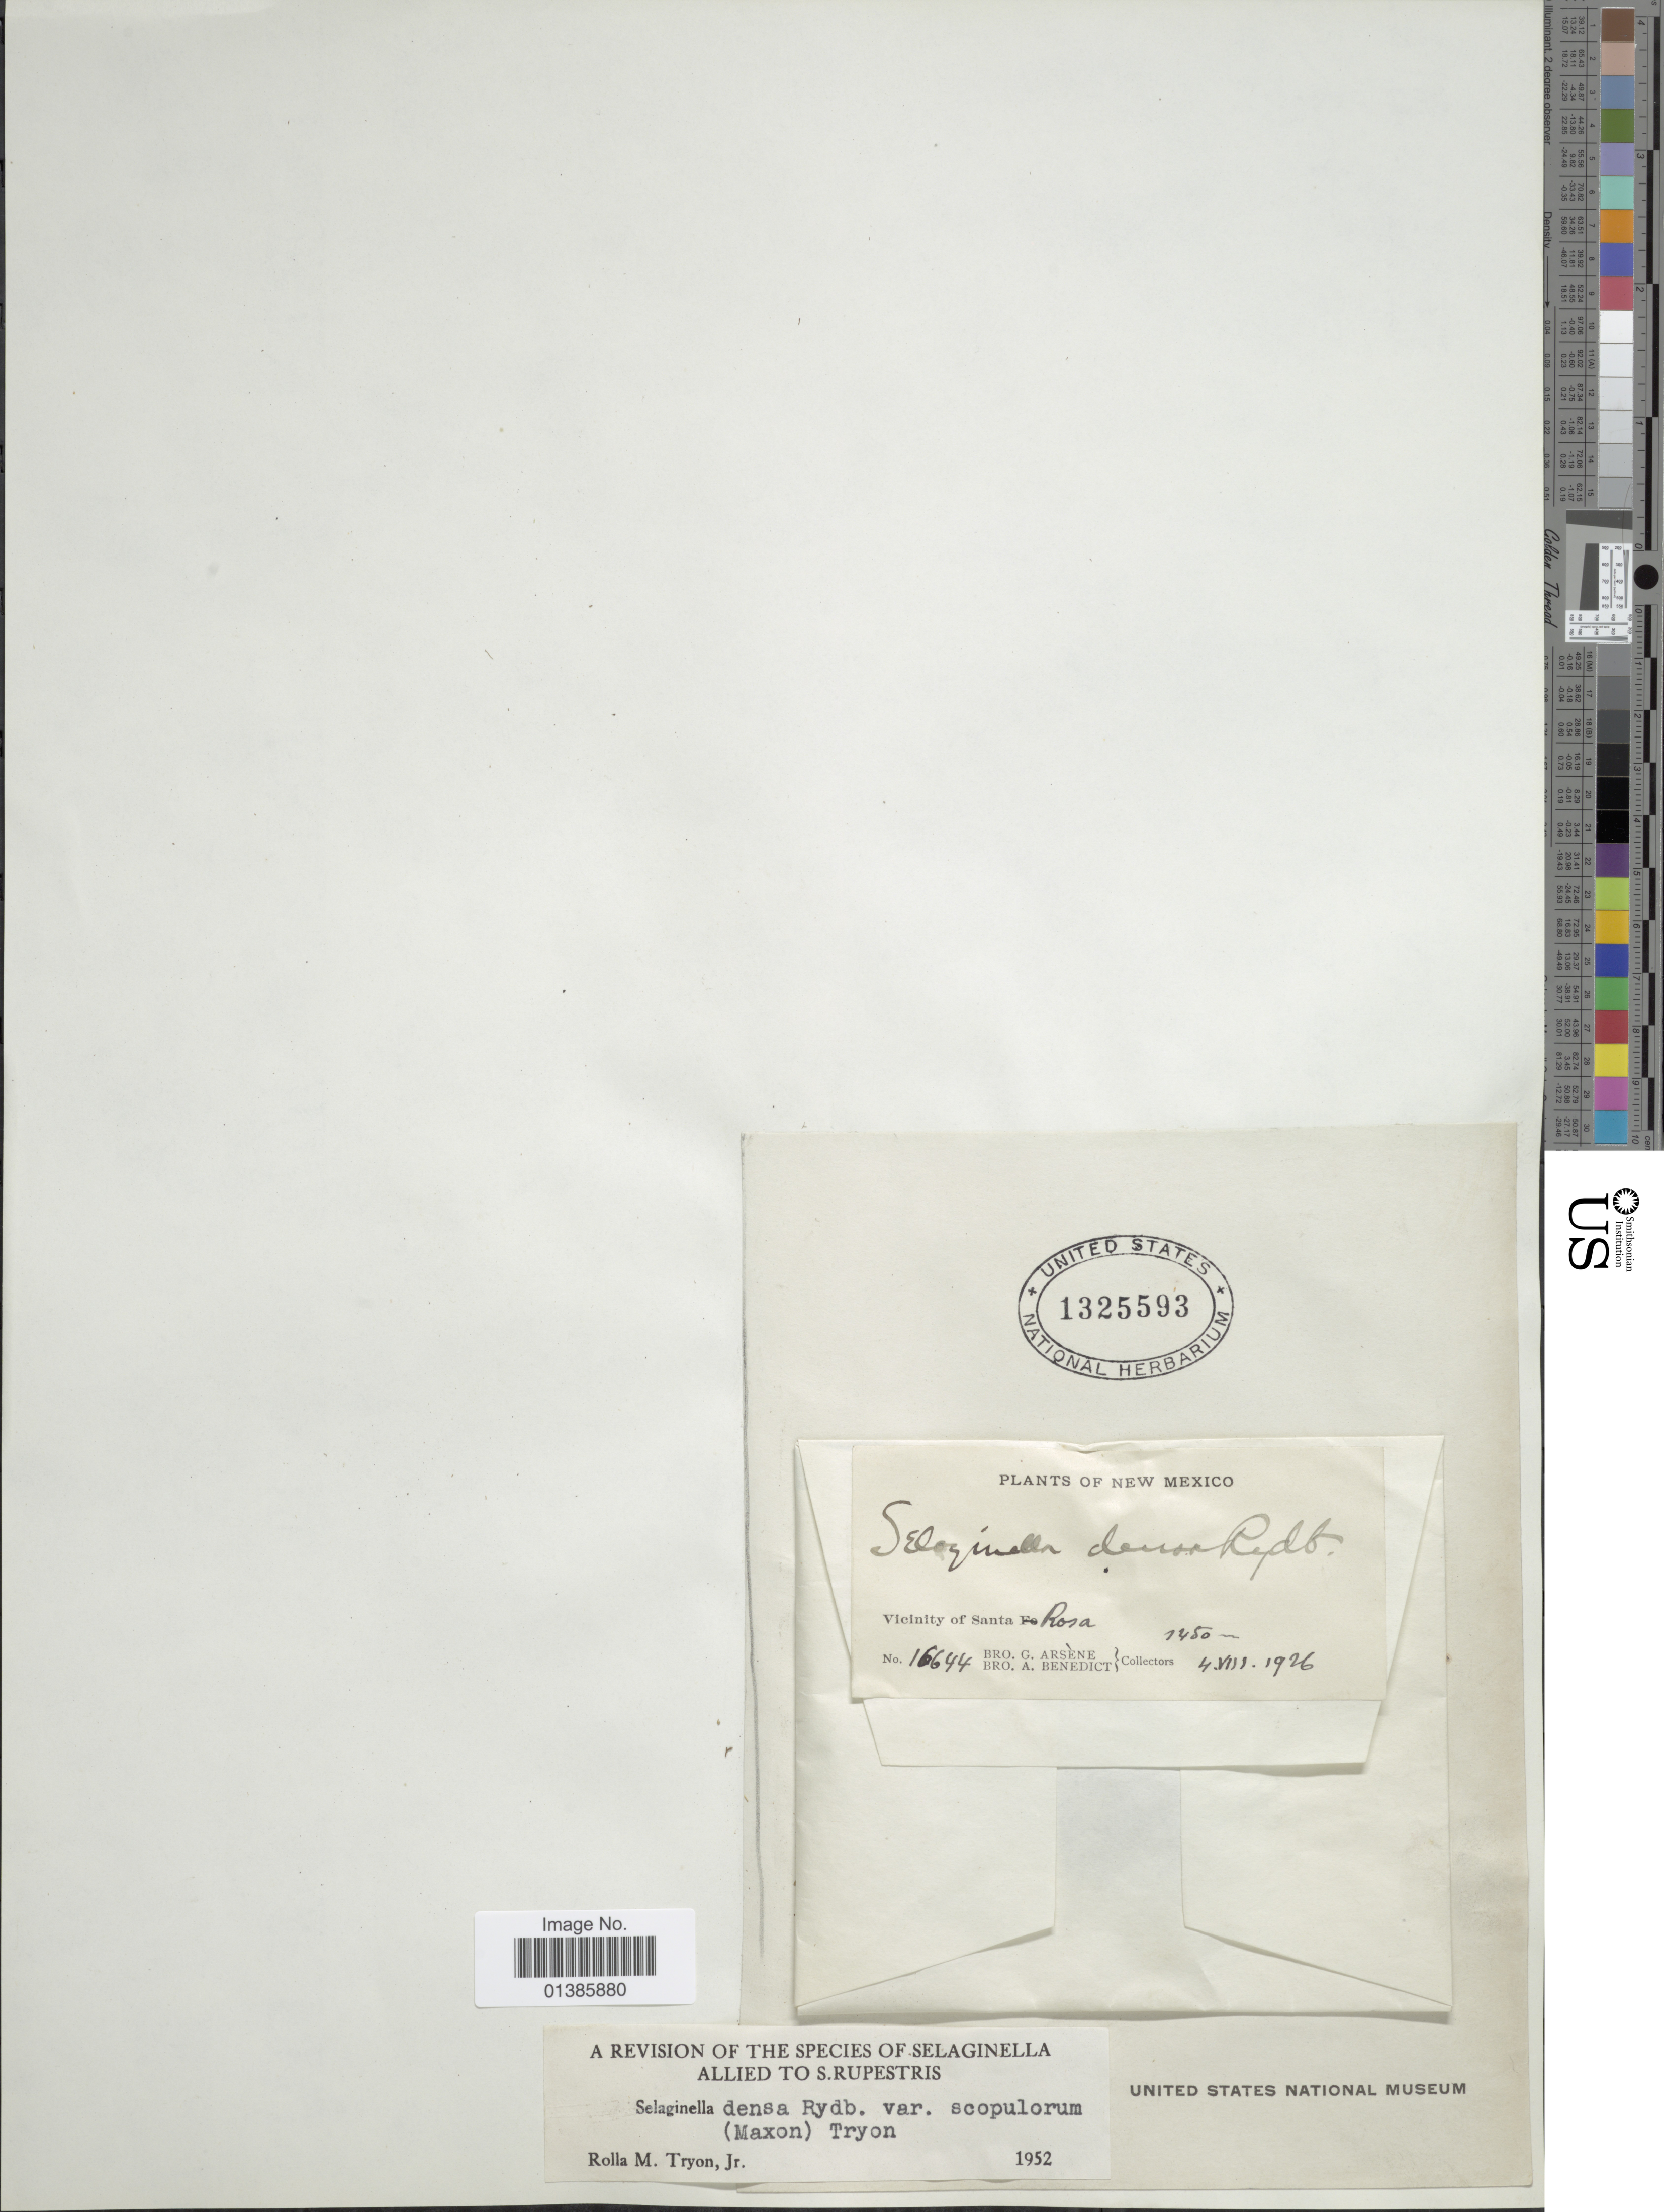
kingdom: Plantae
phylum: Tracheophyta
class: Lycopodiopsida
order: Selaginellales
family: Selaginellaceae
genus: Selaginella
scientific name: Selaginella densa var. scopulorum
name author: (Maxon) R.M. Tryon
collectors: Bro. G. Arsène & Bro. Benedict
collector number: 16644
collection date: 1926-08-04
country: United States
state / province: New Mexico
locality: Vicinity of Santa Rosa.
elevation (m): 1450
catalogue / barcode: US 1325593